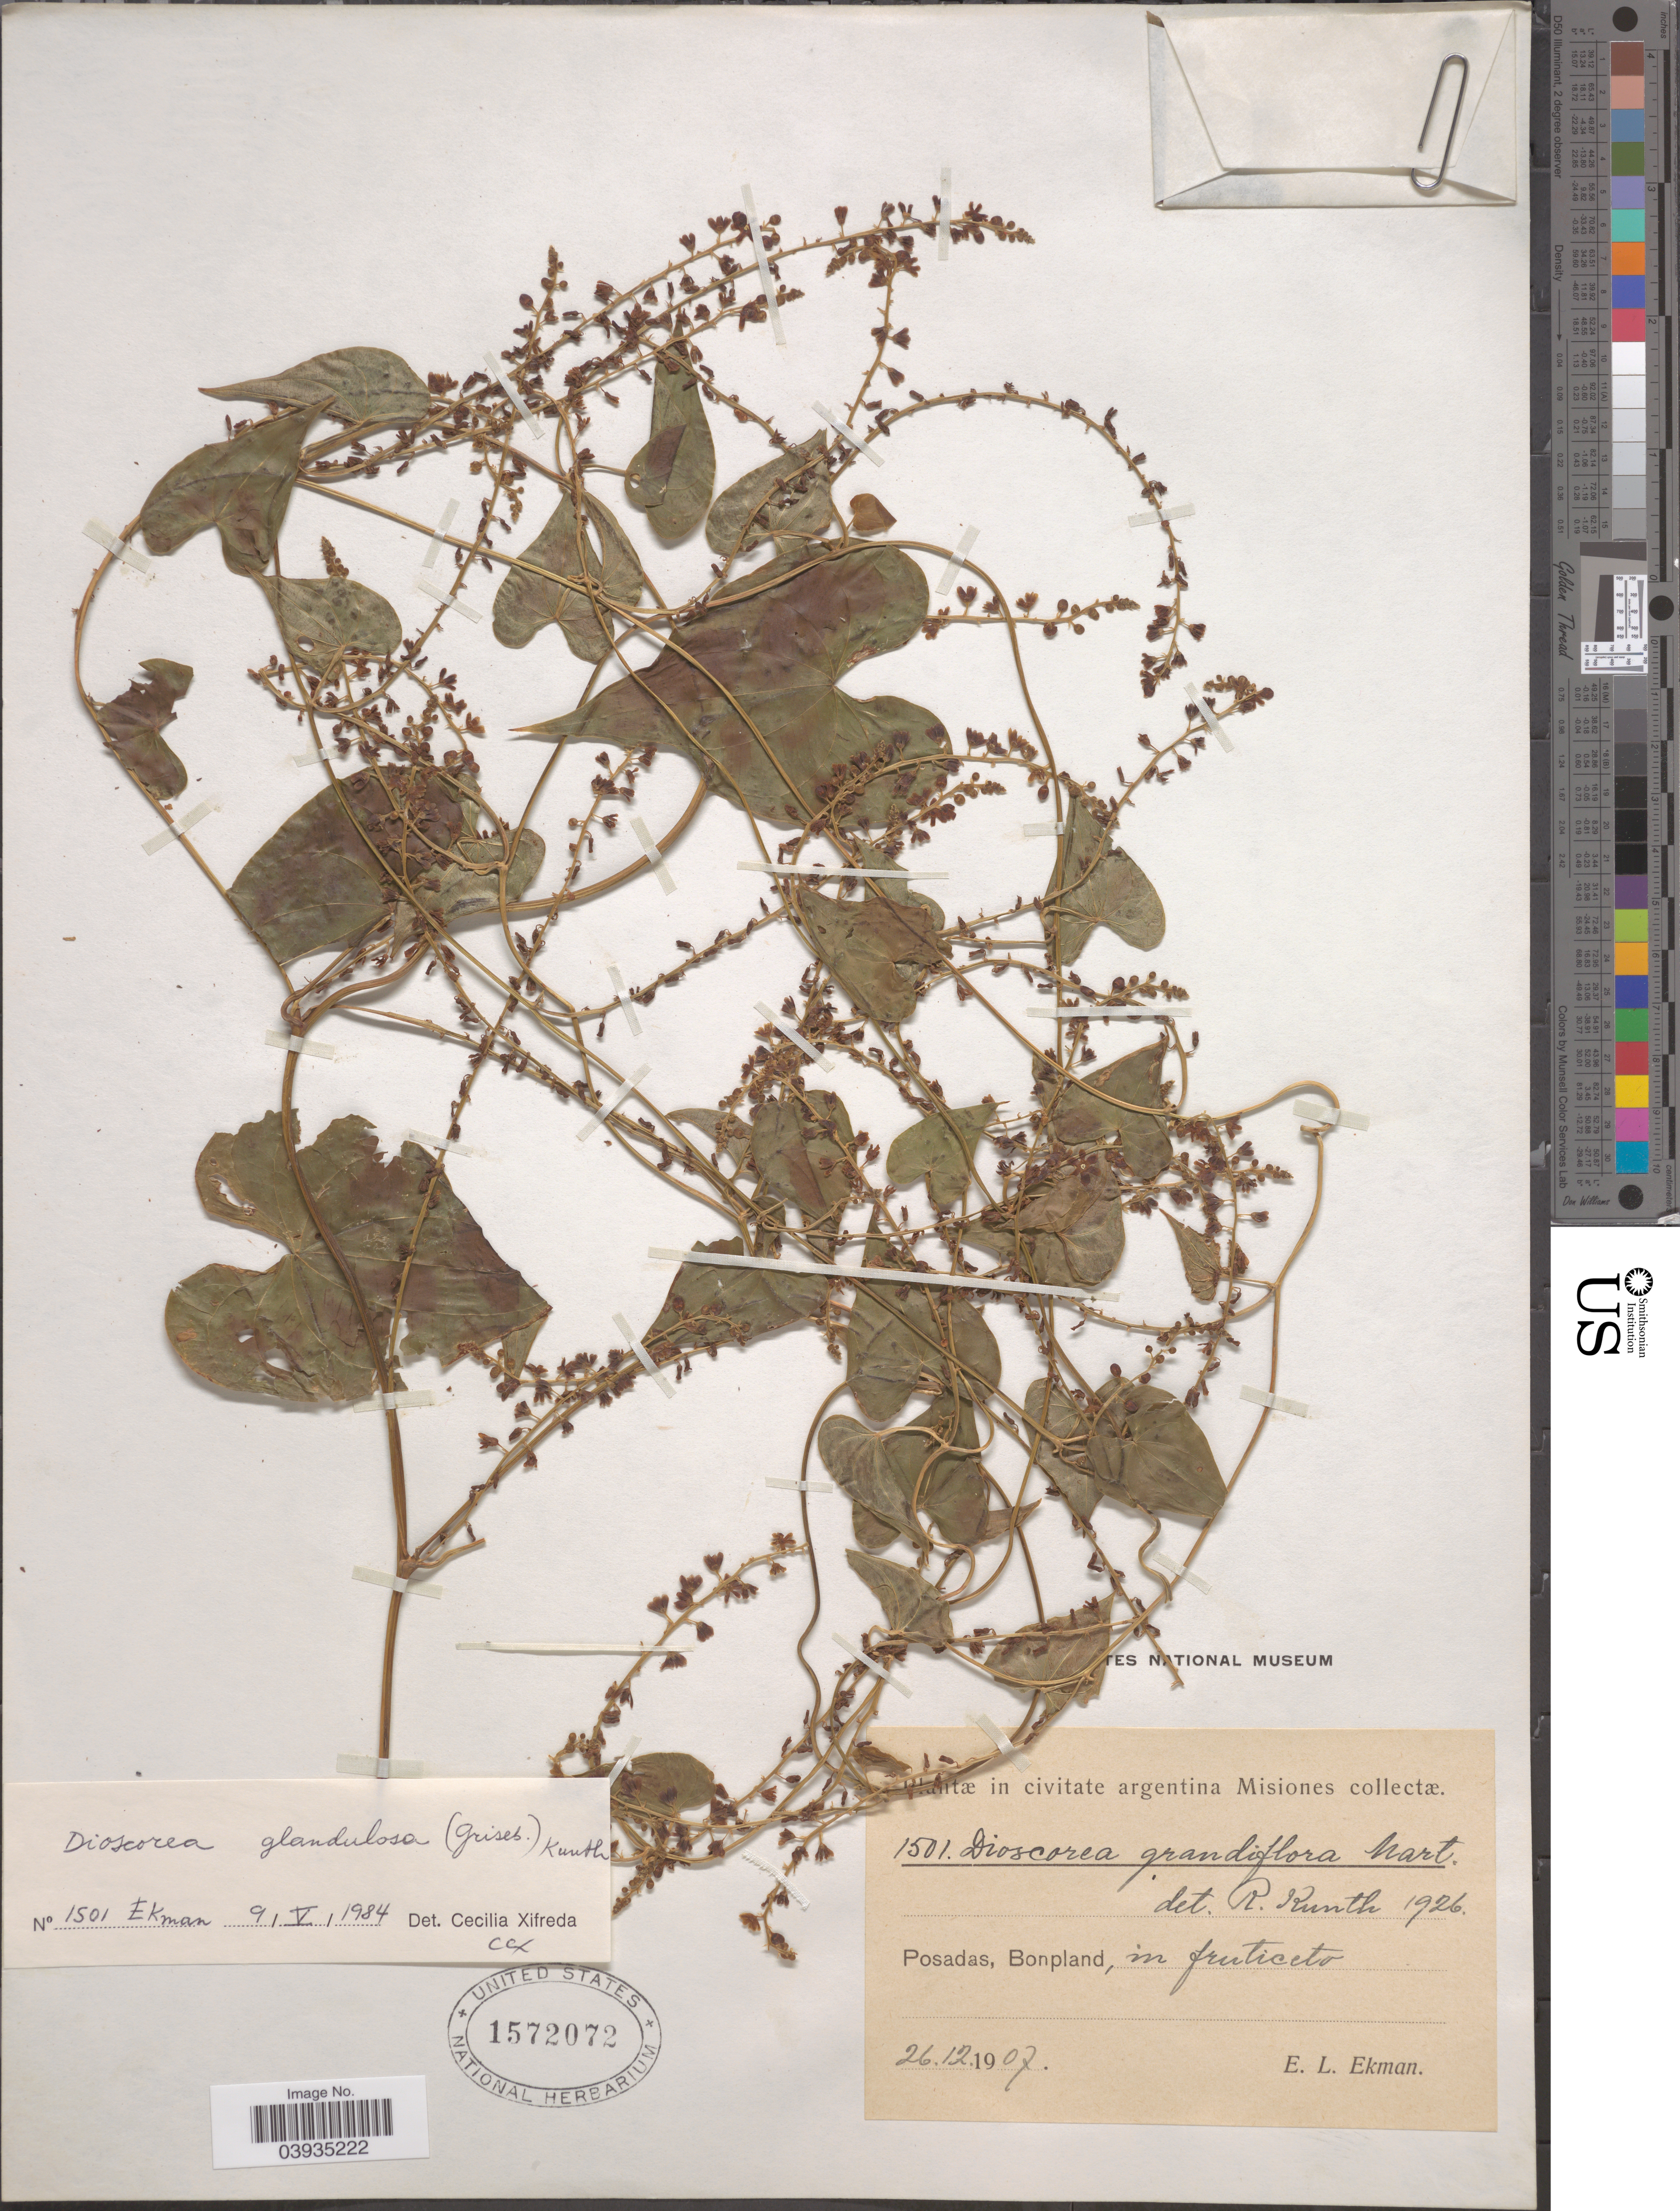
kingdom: Plantae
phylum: Tracheophyta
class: Liliopsida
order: Dioscoreales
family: Dioscoreaceae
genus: Dioscorea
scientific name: Dioscorea glandulosa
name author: Kunth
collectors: E. L. Ekman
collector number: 1501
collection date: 1907-12-26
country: Argentina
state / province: Misiones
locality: Posadas, Bonpland.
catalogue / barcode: US 1572072